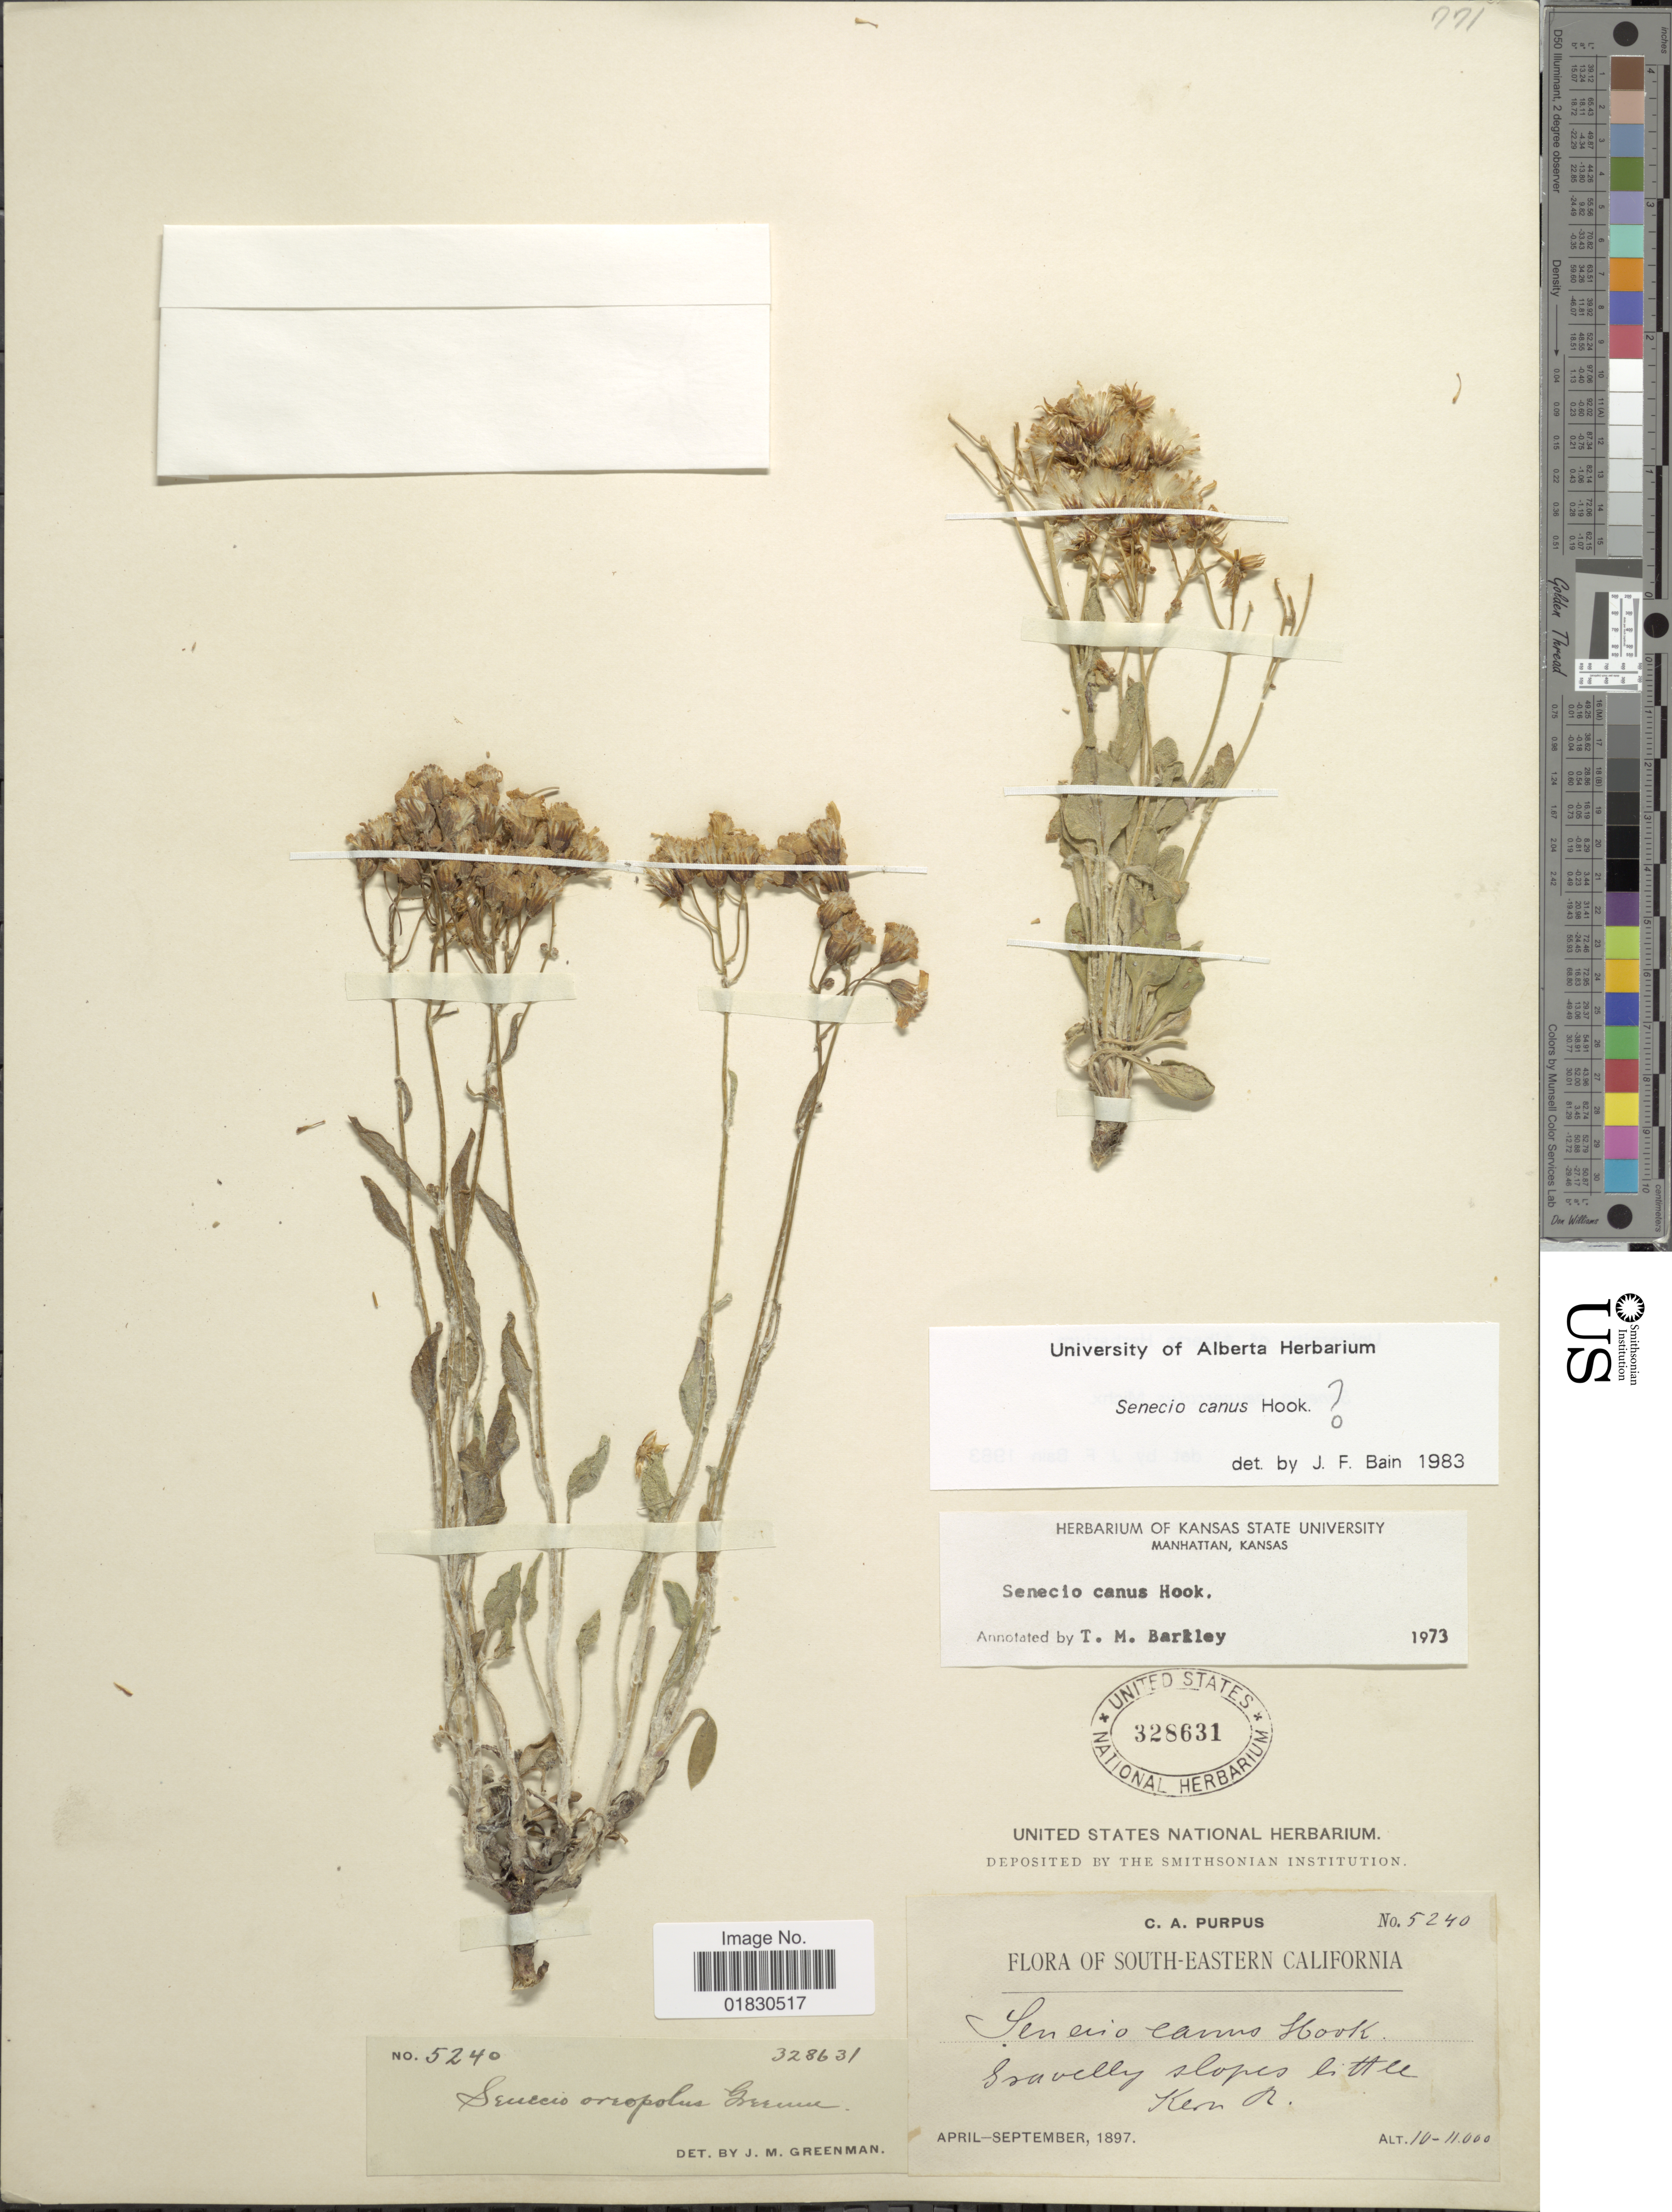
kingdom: Plantae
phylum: Tracheophyta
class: Magnoliopsida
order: Asterales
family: Asteraceae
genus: Packera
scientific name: Packera cana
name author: (Hook.) W.A. Weber & Á. Löve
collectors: C. A. Purpus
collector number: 5240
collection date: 1897-04/1897-09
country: United States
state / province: California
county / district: Kern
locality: South-Eastern California, Gravelly slopes little Kern R.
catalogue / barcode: US 328631